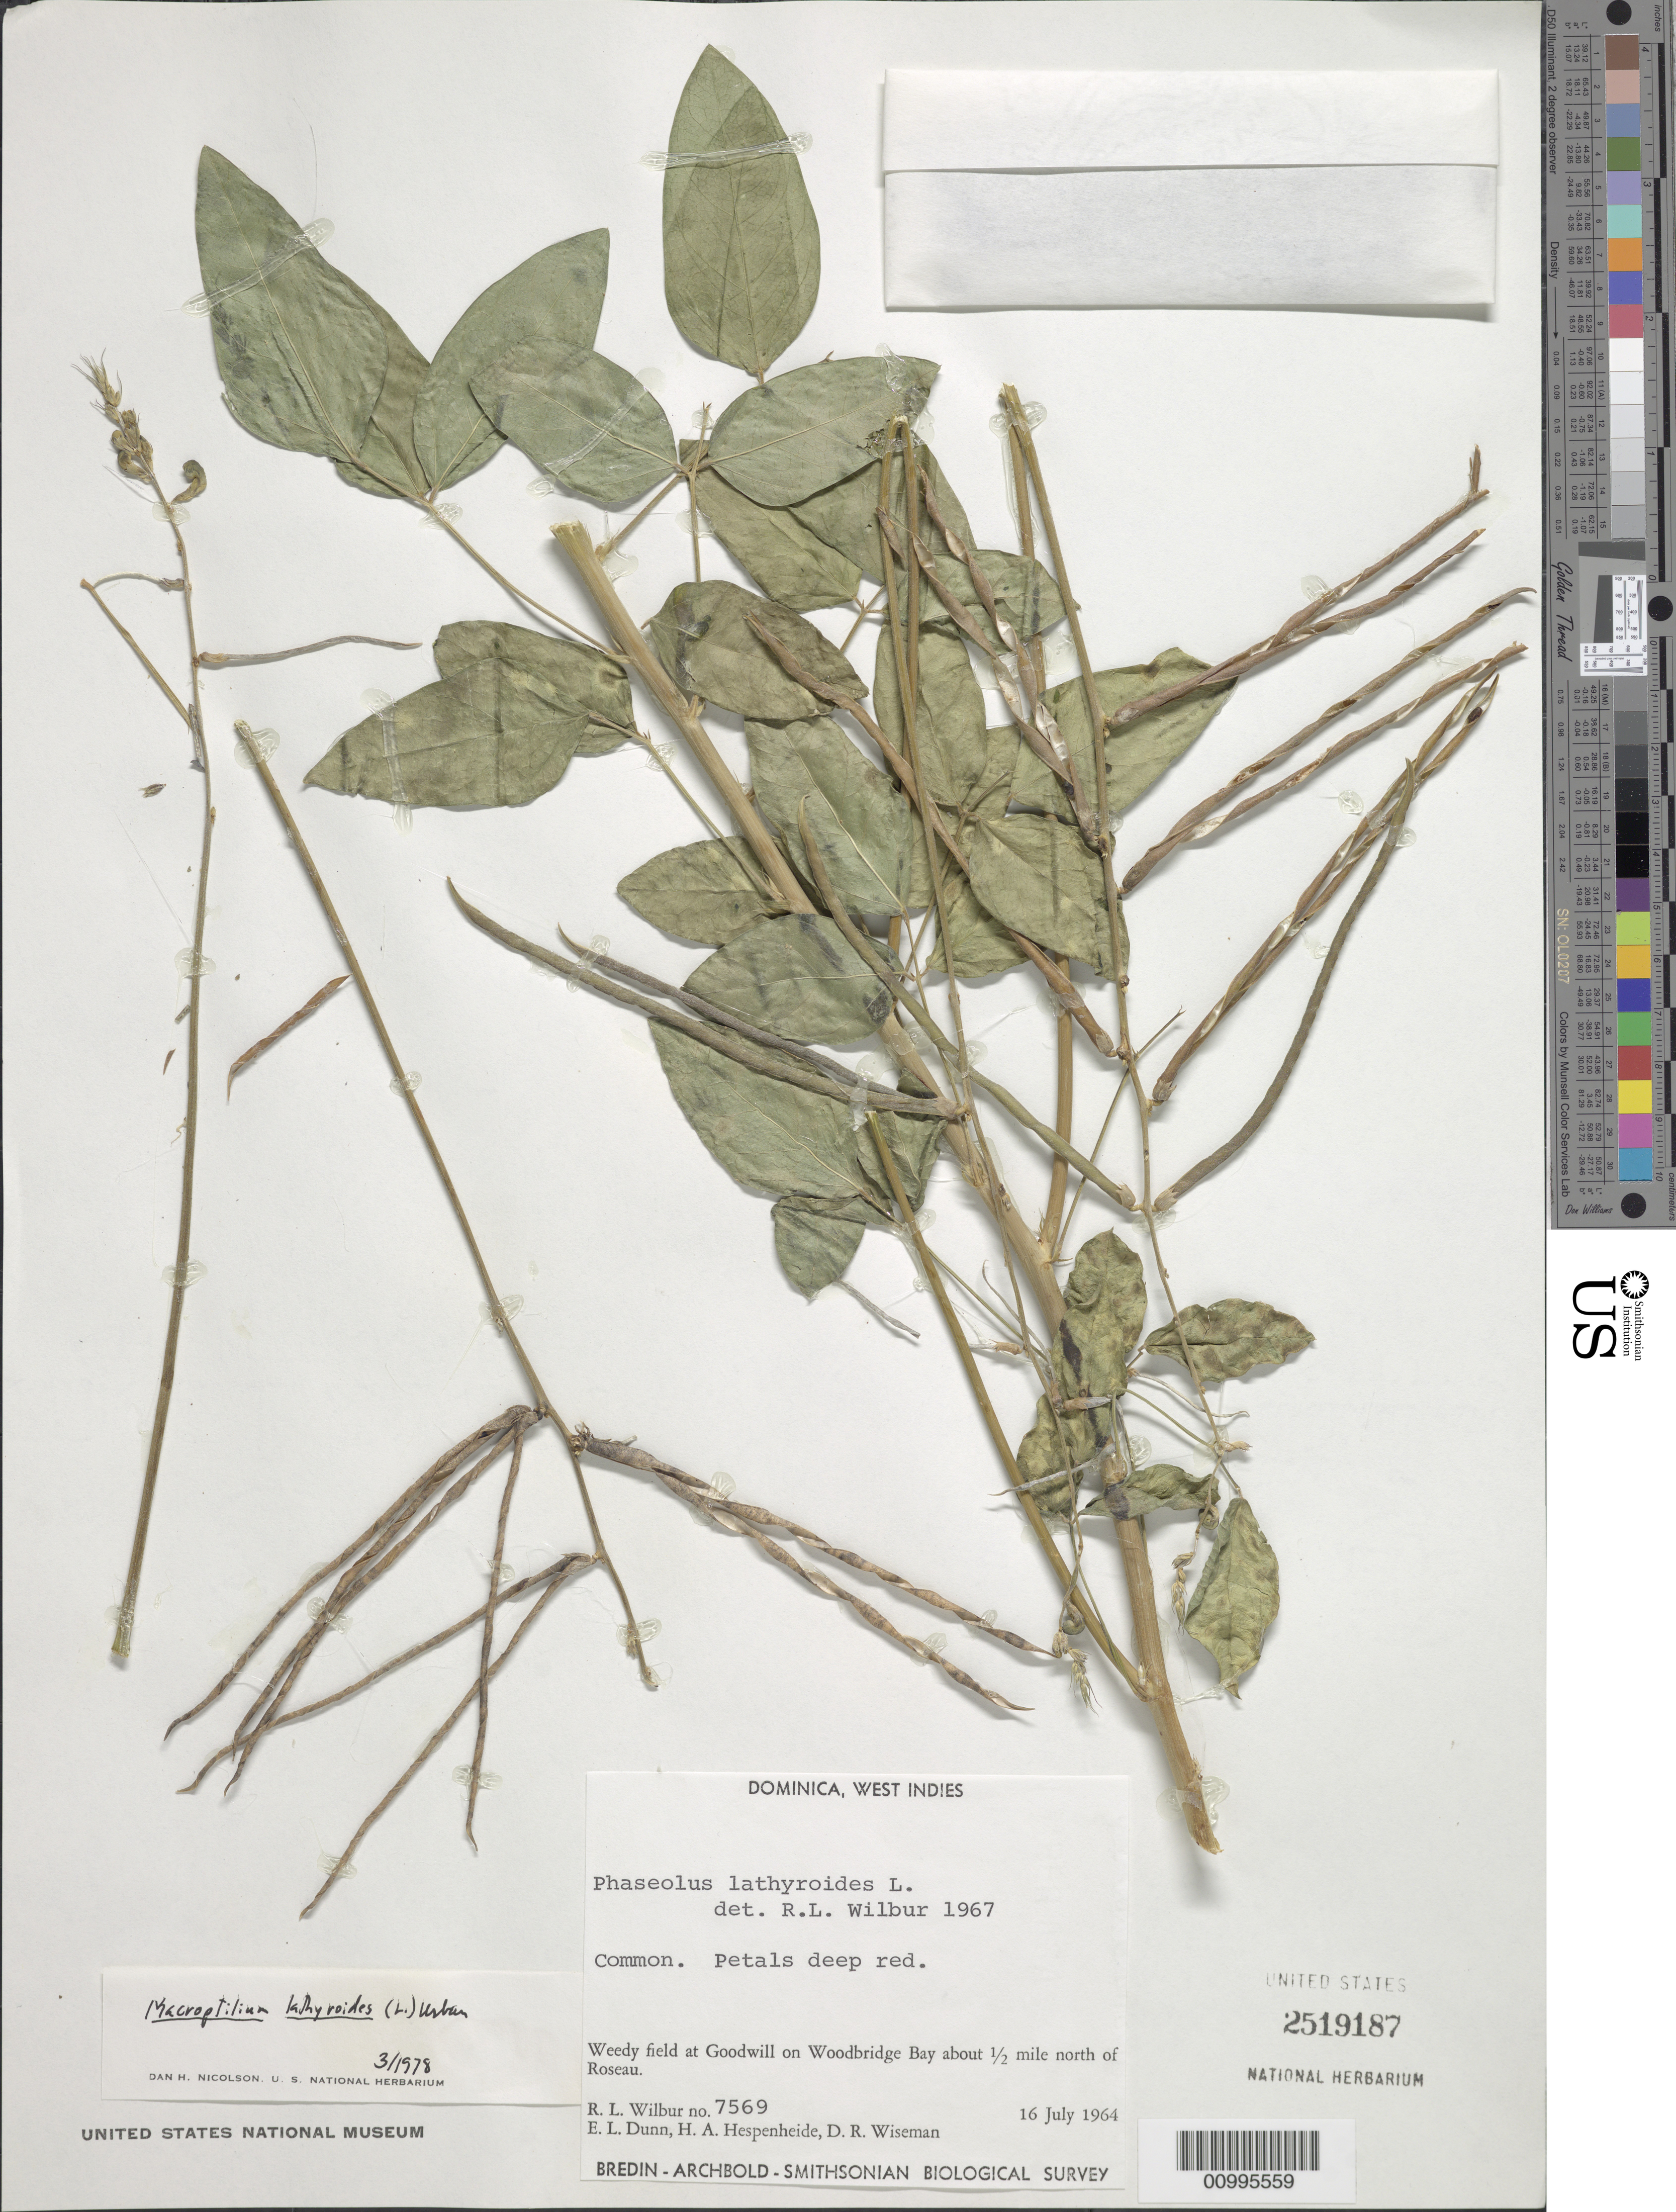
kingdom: Plantae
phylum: Tracheophyta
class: Magnoliopsida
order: Fabales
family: Fabaceae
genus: Macroptilium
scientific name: Macroptilium lathyroides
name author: (L.) Urb.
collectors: R. L. Wilbur, E. Dunn, H. A. Hespenheide & D. R. Wiseman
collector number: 7569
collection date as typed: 16 Jul 1964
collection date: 1964-07-16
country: Dominica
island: Dominica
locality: Weedy field at Goodwill on Woodbridge Bay about 1/2 mile north of Roseau.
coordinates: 0 N, 0 E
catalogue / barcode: US 2519187